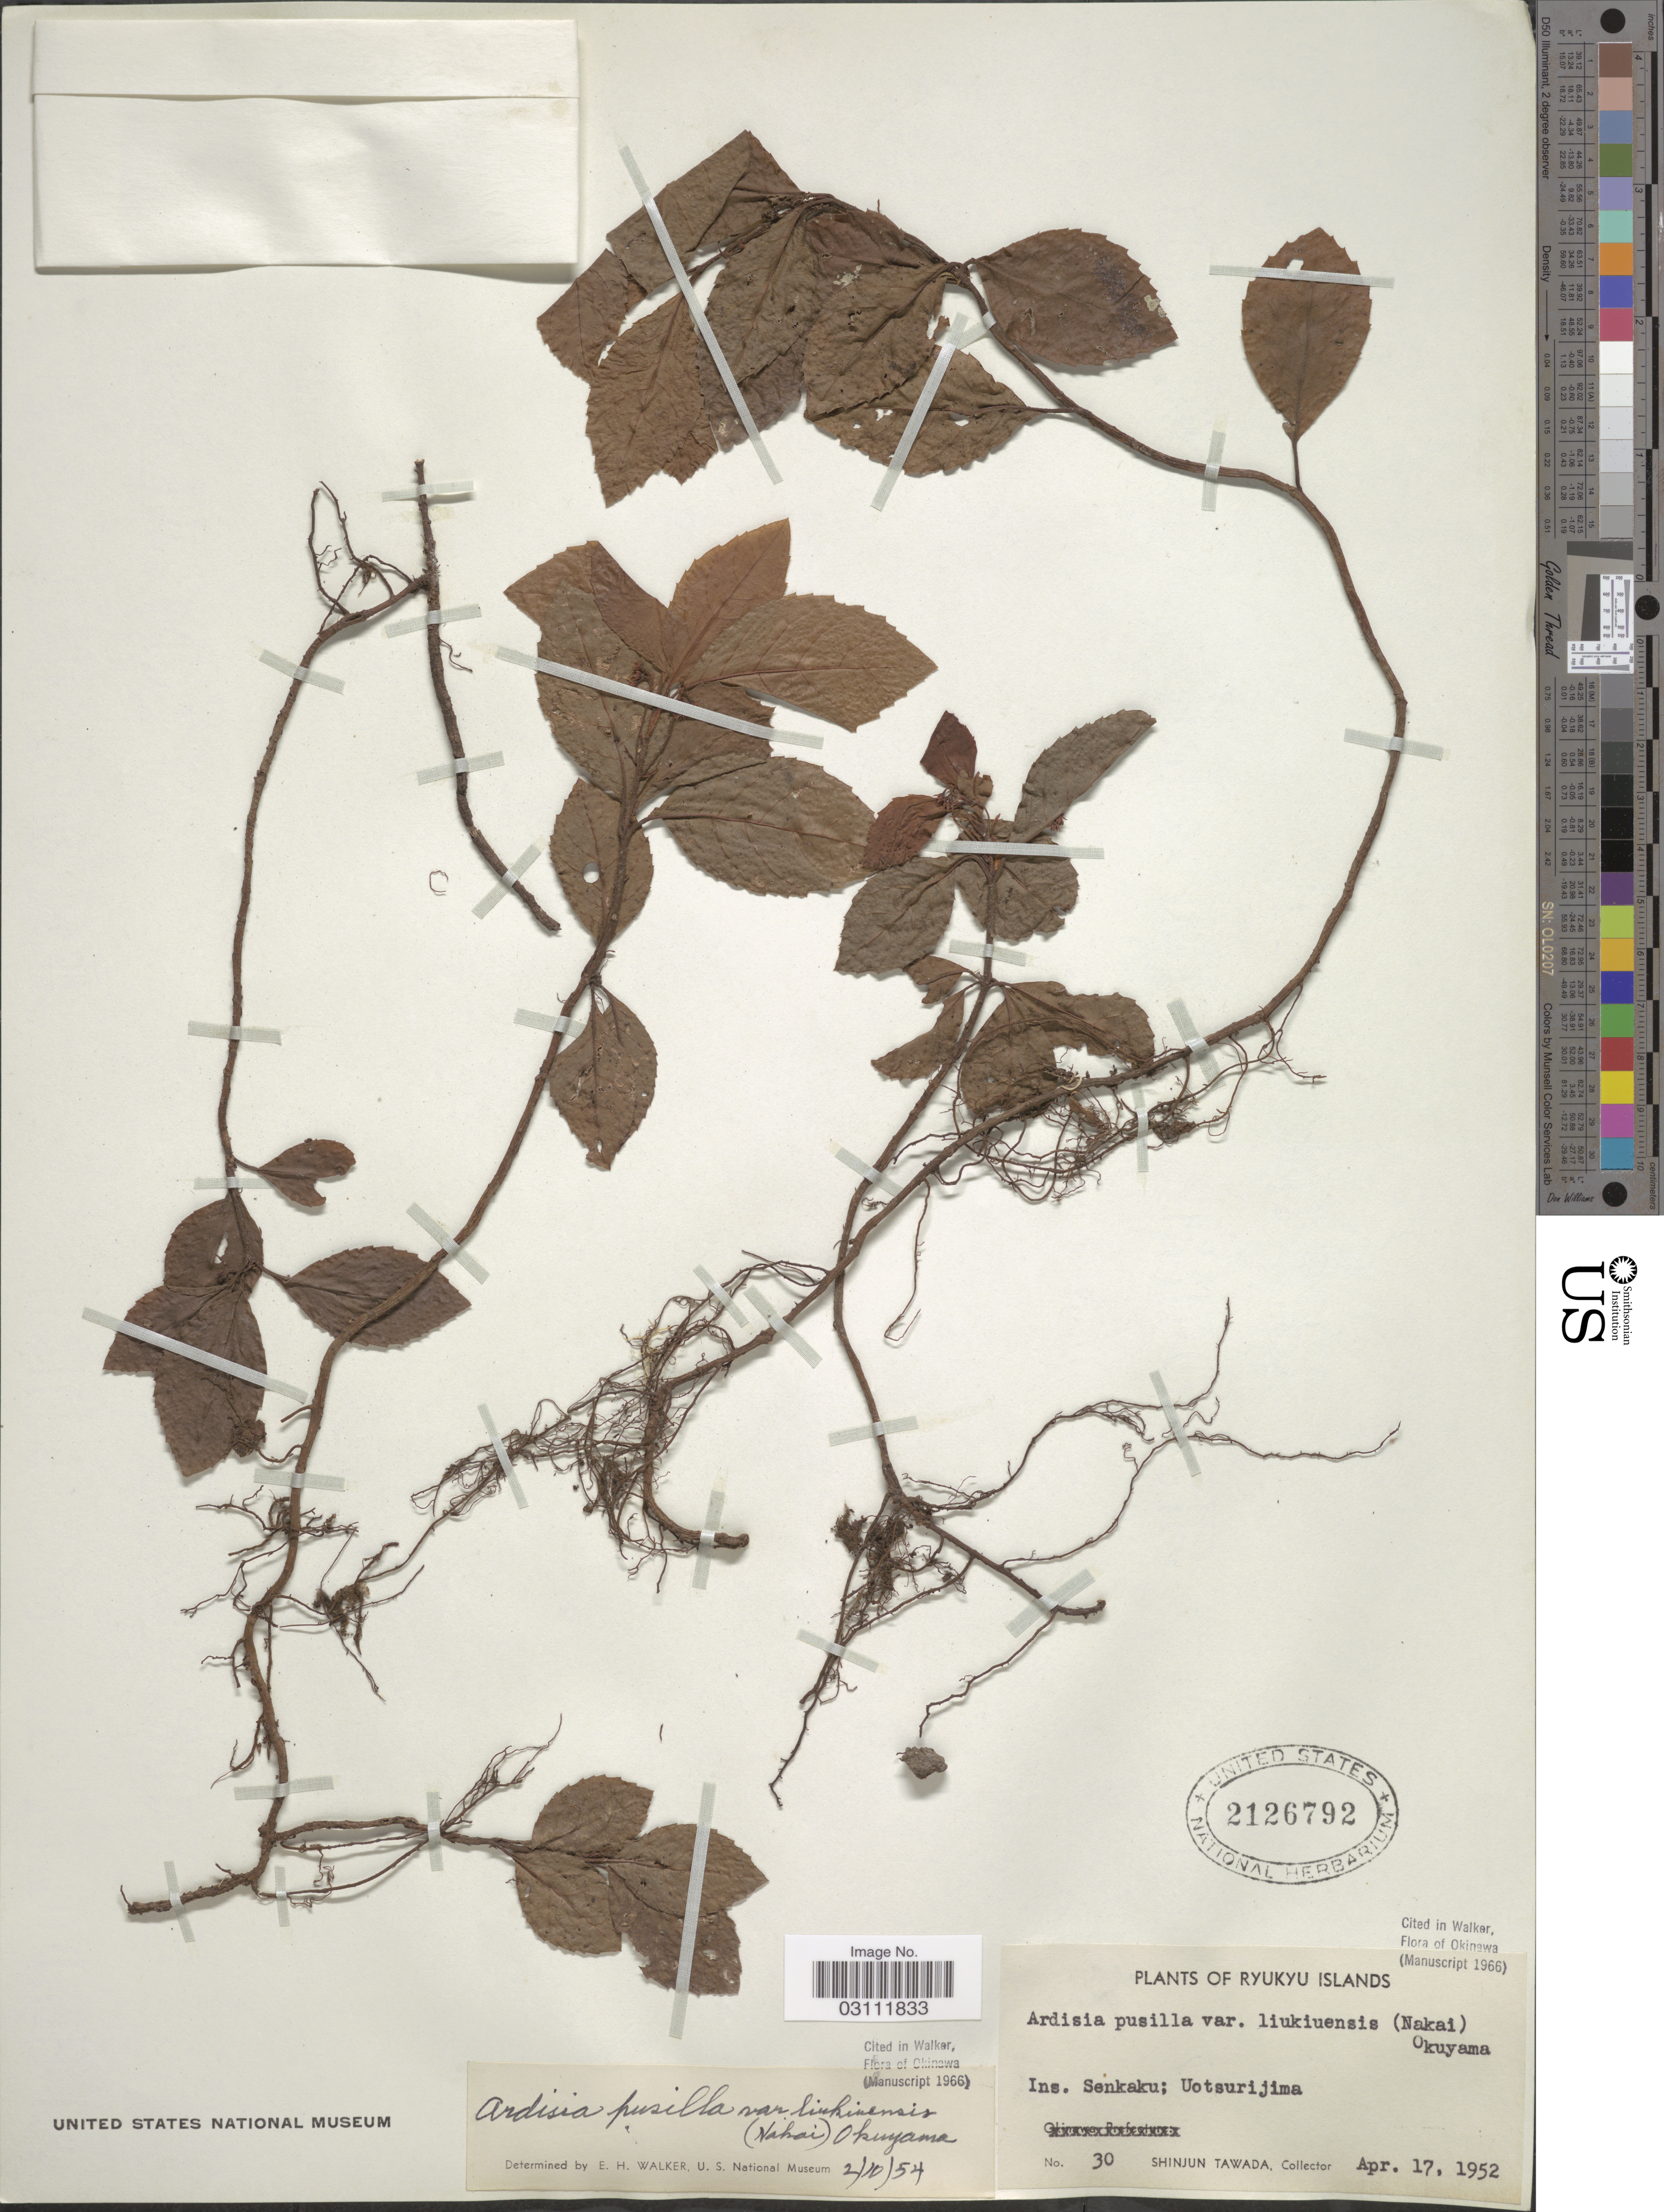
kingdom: Plantae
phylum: Tracheophyta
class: Magnoliopsida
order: Ericales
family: Primulaceae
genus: Ardisia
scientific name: Ardisia pusilla var. liukiuensis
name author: (Nakai) Okuyama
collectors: S. Tawada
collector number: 30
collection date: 1952-04-17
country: Japan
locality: Ryukyu Islands. Ins. Senkaku; Uotsurijima.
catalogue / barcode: US 2126792